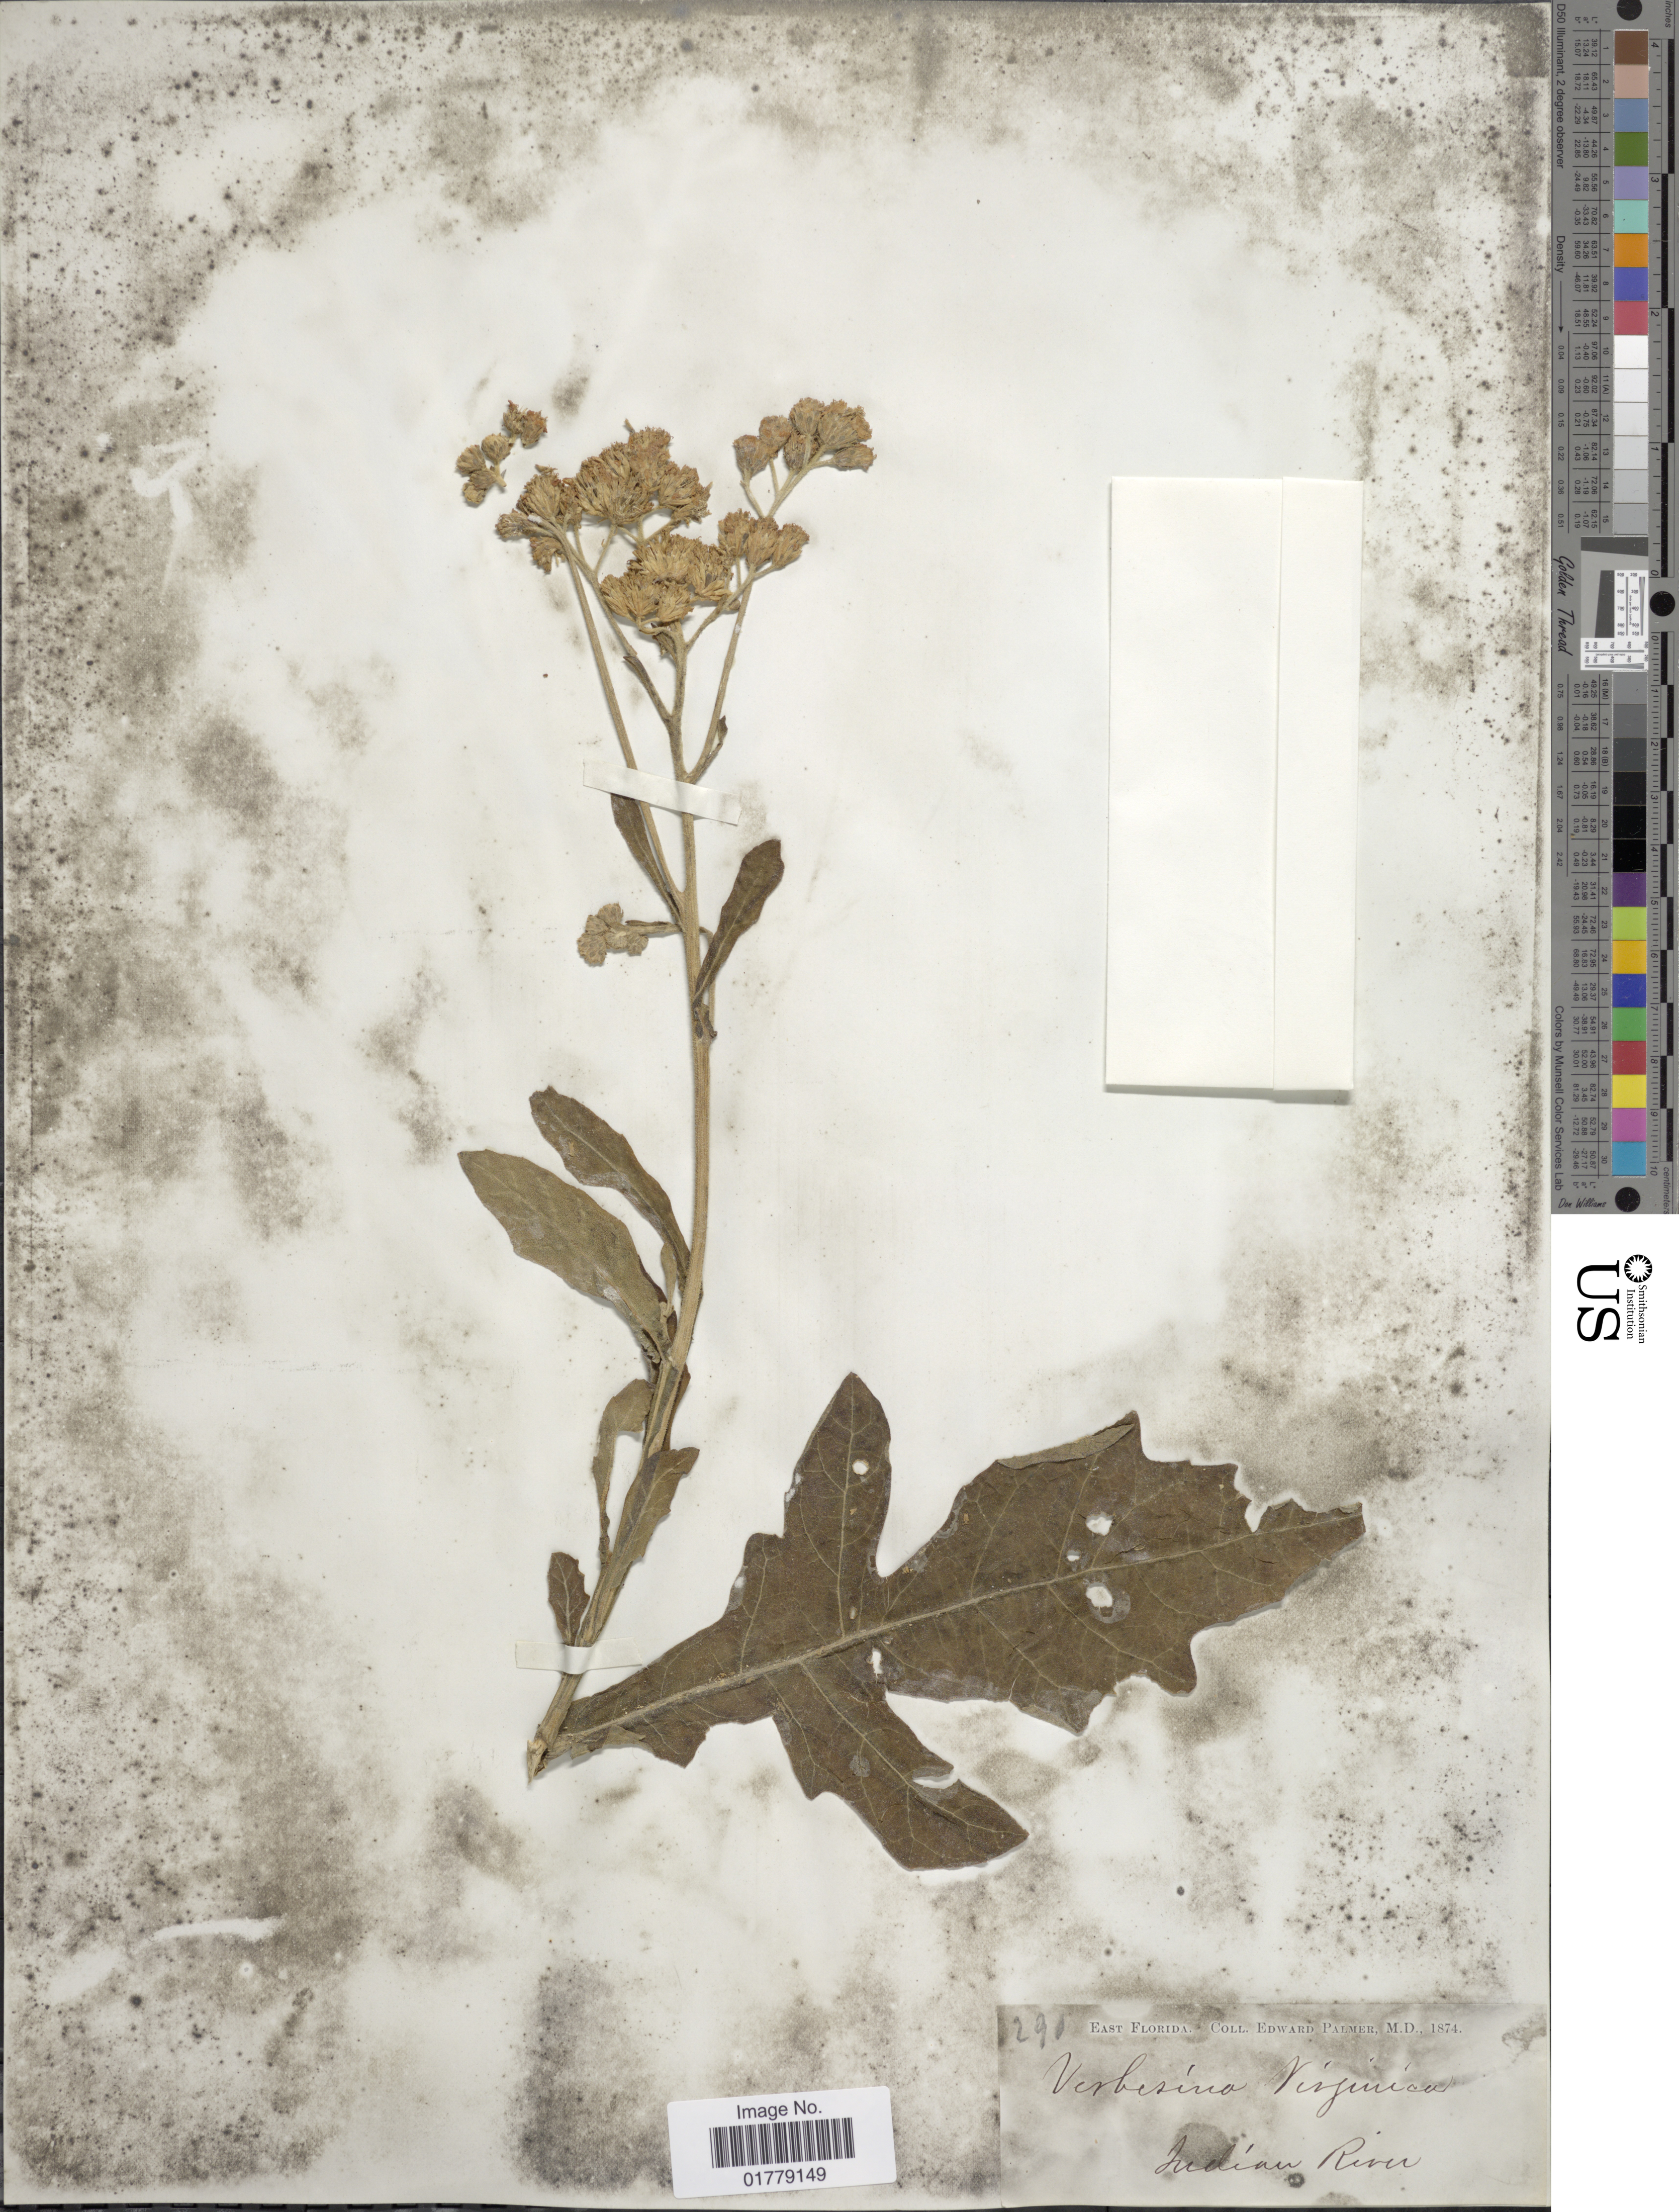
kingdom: Plantae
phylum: Tracheophyta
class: Magnoliopsida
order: Asterales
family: Asteraceae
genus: Verbesina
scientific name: Verbesina laciniata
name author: Poir. & Nutt.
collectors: E. Palmer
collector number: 290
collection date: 1874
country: United States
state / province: Florida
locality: East Florida. Indian River